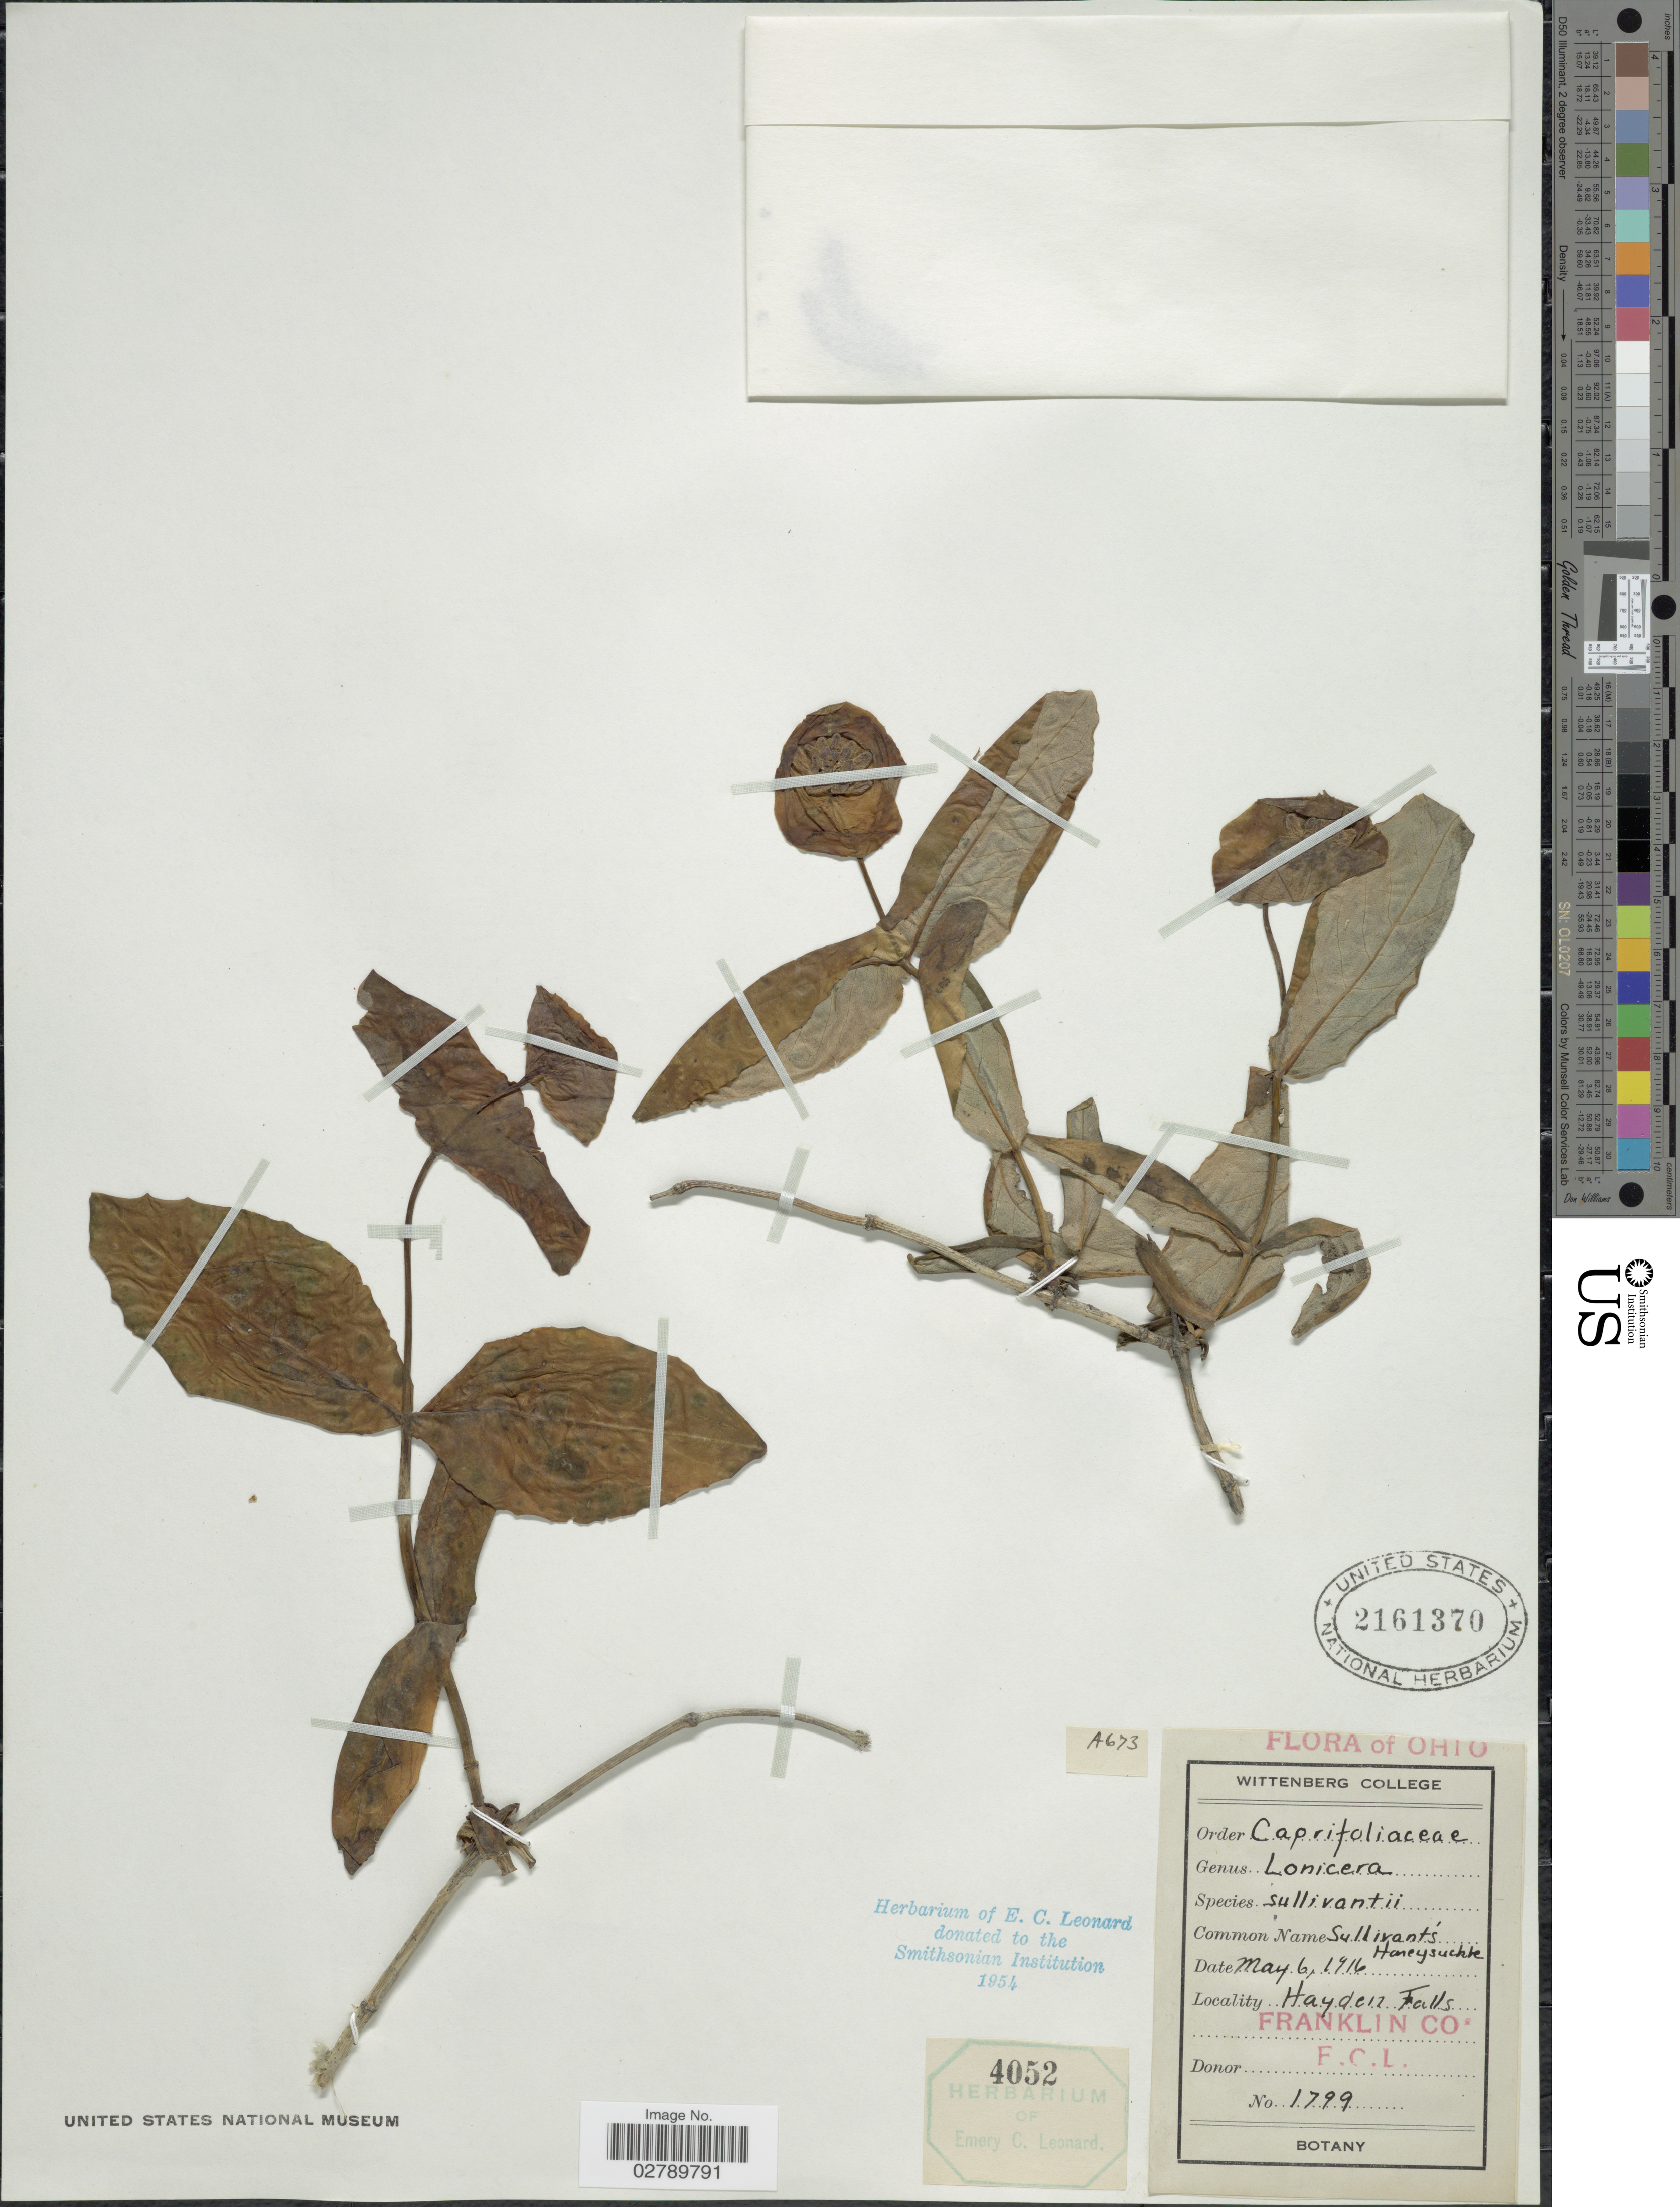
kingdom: Plantae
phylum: Tracheophyta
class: Magnoliopsida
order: Dipsacales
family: Caprifoliaceae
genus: Lonicera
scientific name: Lonicera prolifera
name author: (O. Kirchner) Booth ex Rehder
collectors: E. C. Leonard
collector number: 1799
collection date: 1916-05-06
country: United States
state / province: Ohio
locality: Hayden Falls. Franklin Co.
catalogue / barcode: US 2161370